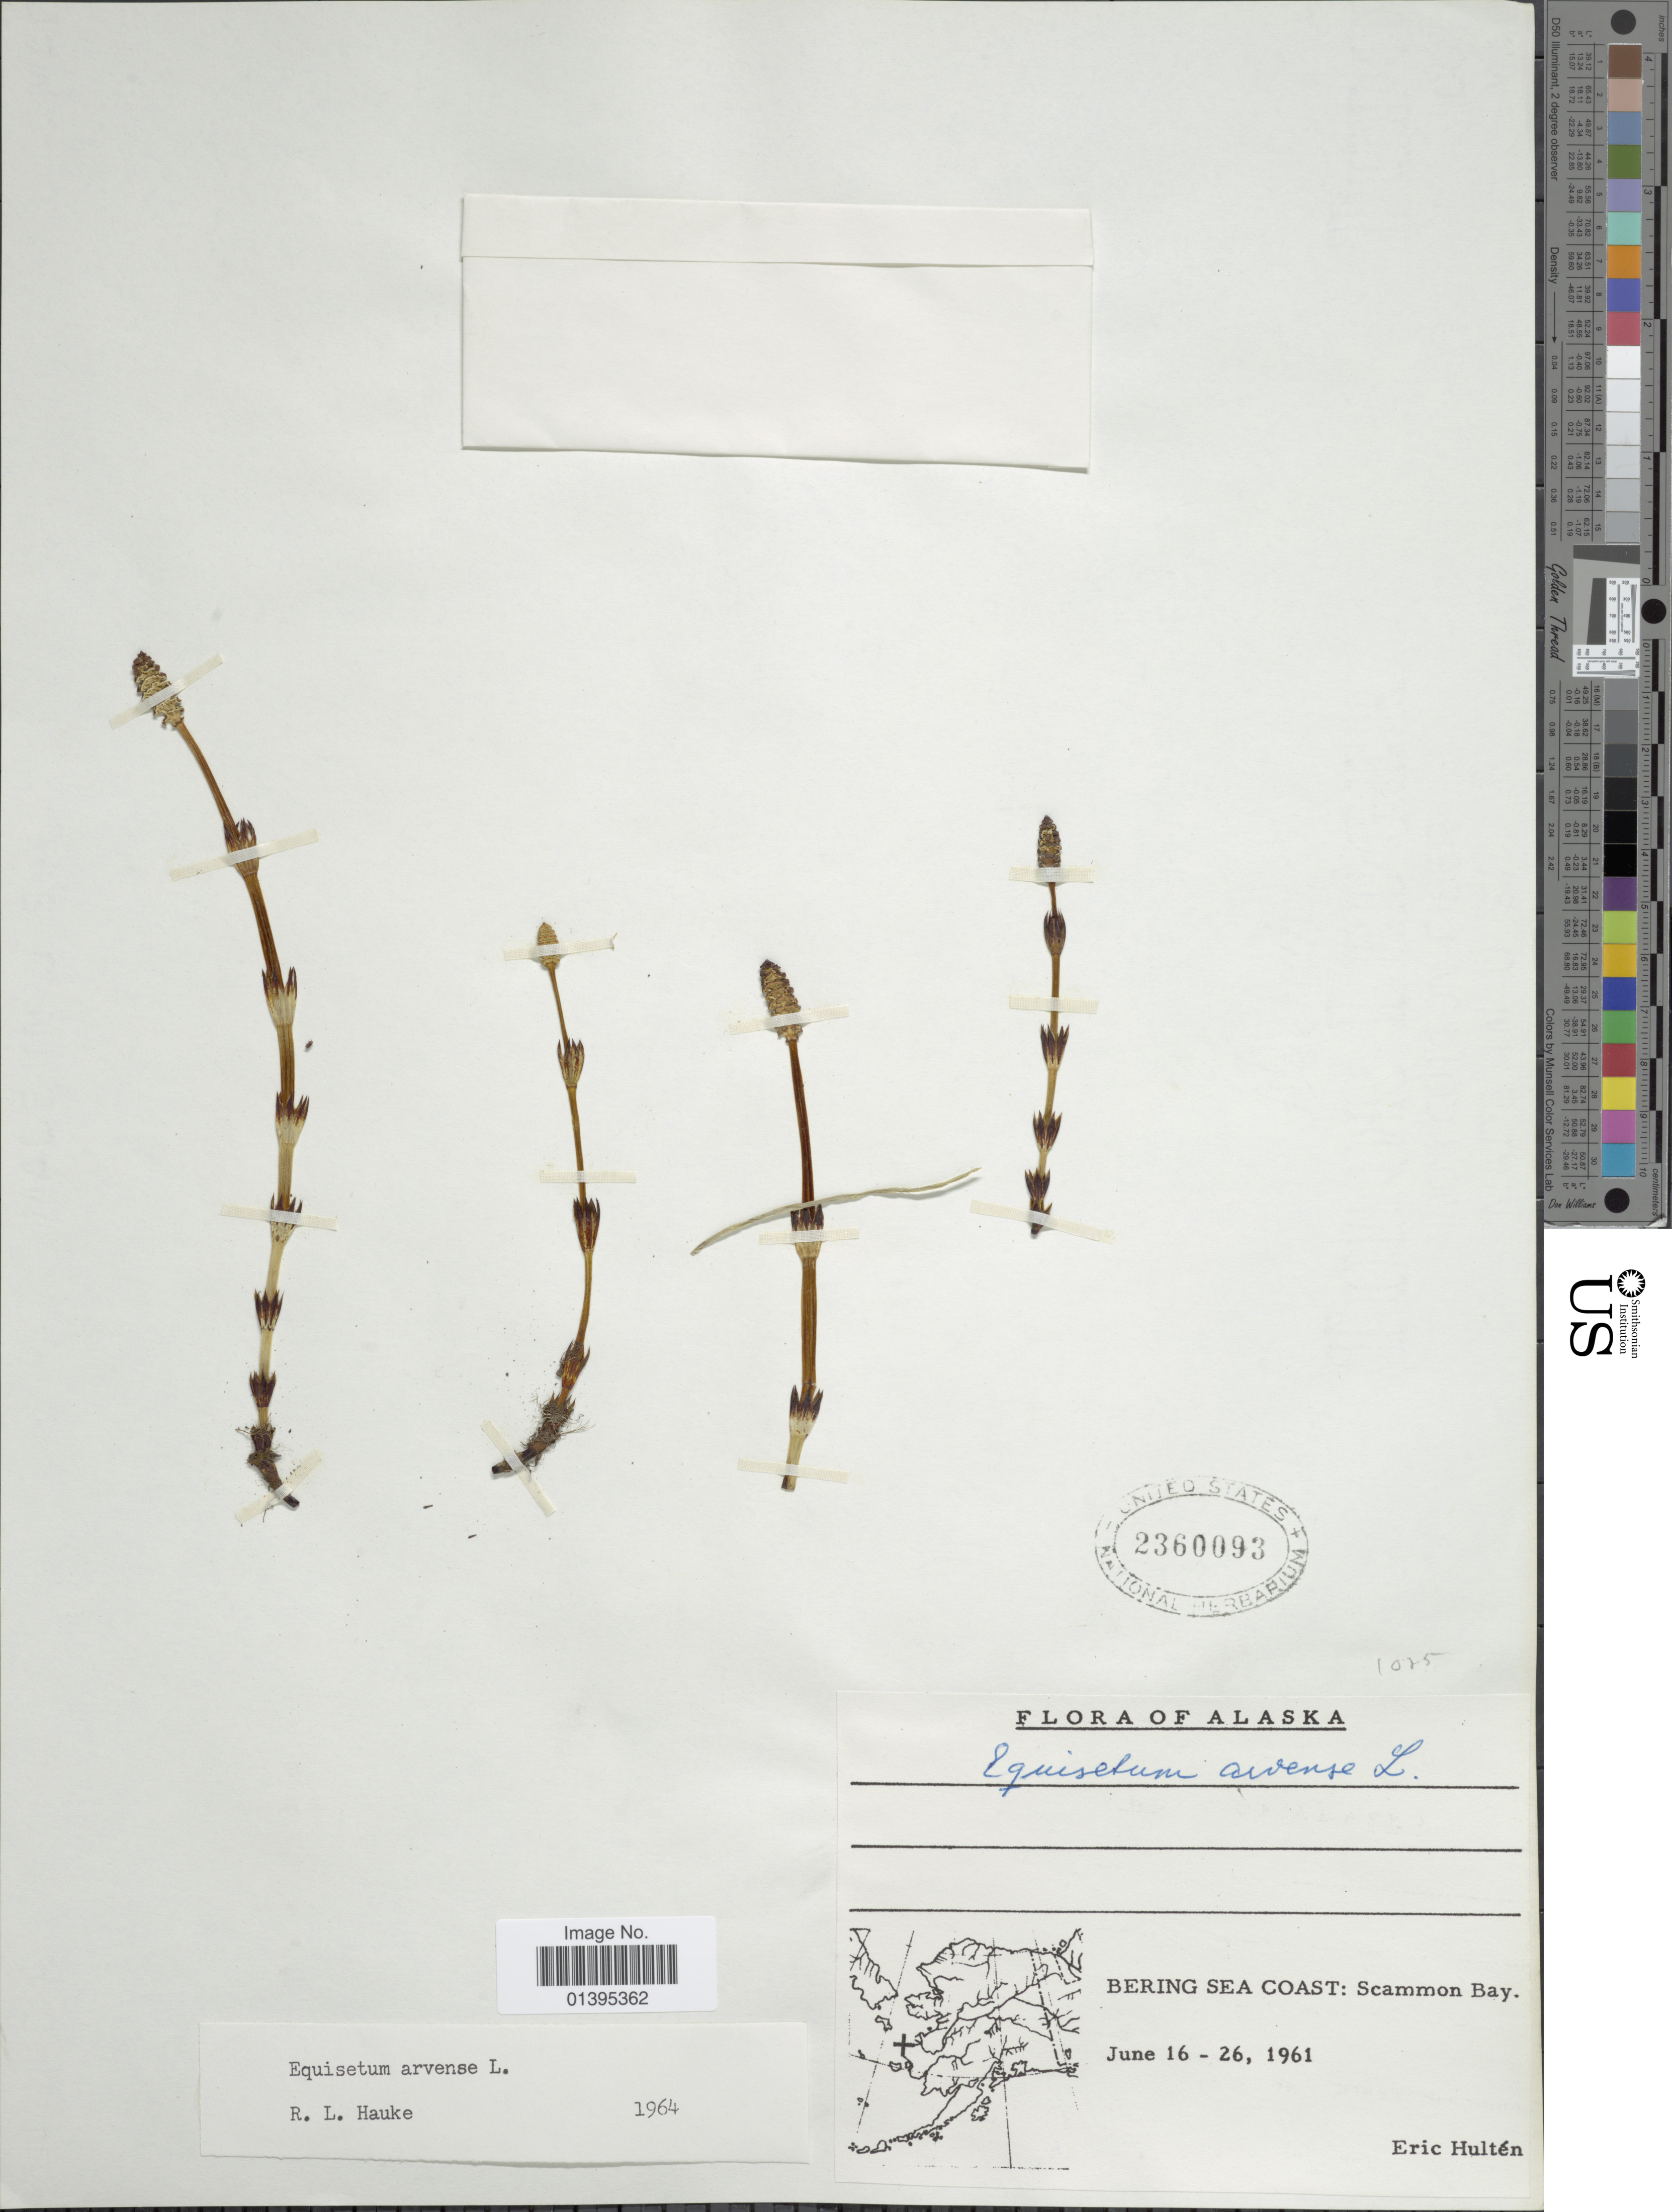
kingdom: Plantae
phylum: Tracheophyta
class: Polypodiopsida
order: Equisetales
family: Equisetaceae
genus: Equisetum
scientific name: Equisetum arvense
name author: L.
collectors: E. G. Hultén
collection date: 1961-06-16/1961-06-26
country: United States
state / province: Alaska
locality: Bering Sea Coast: Scammon Bay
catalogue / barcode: US 2360093